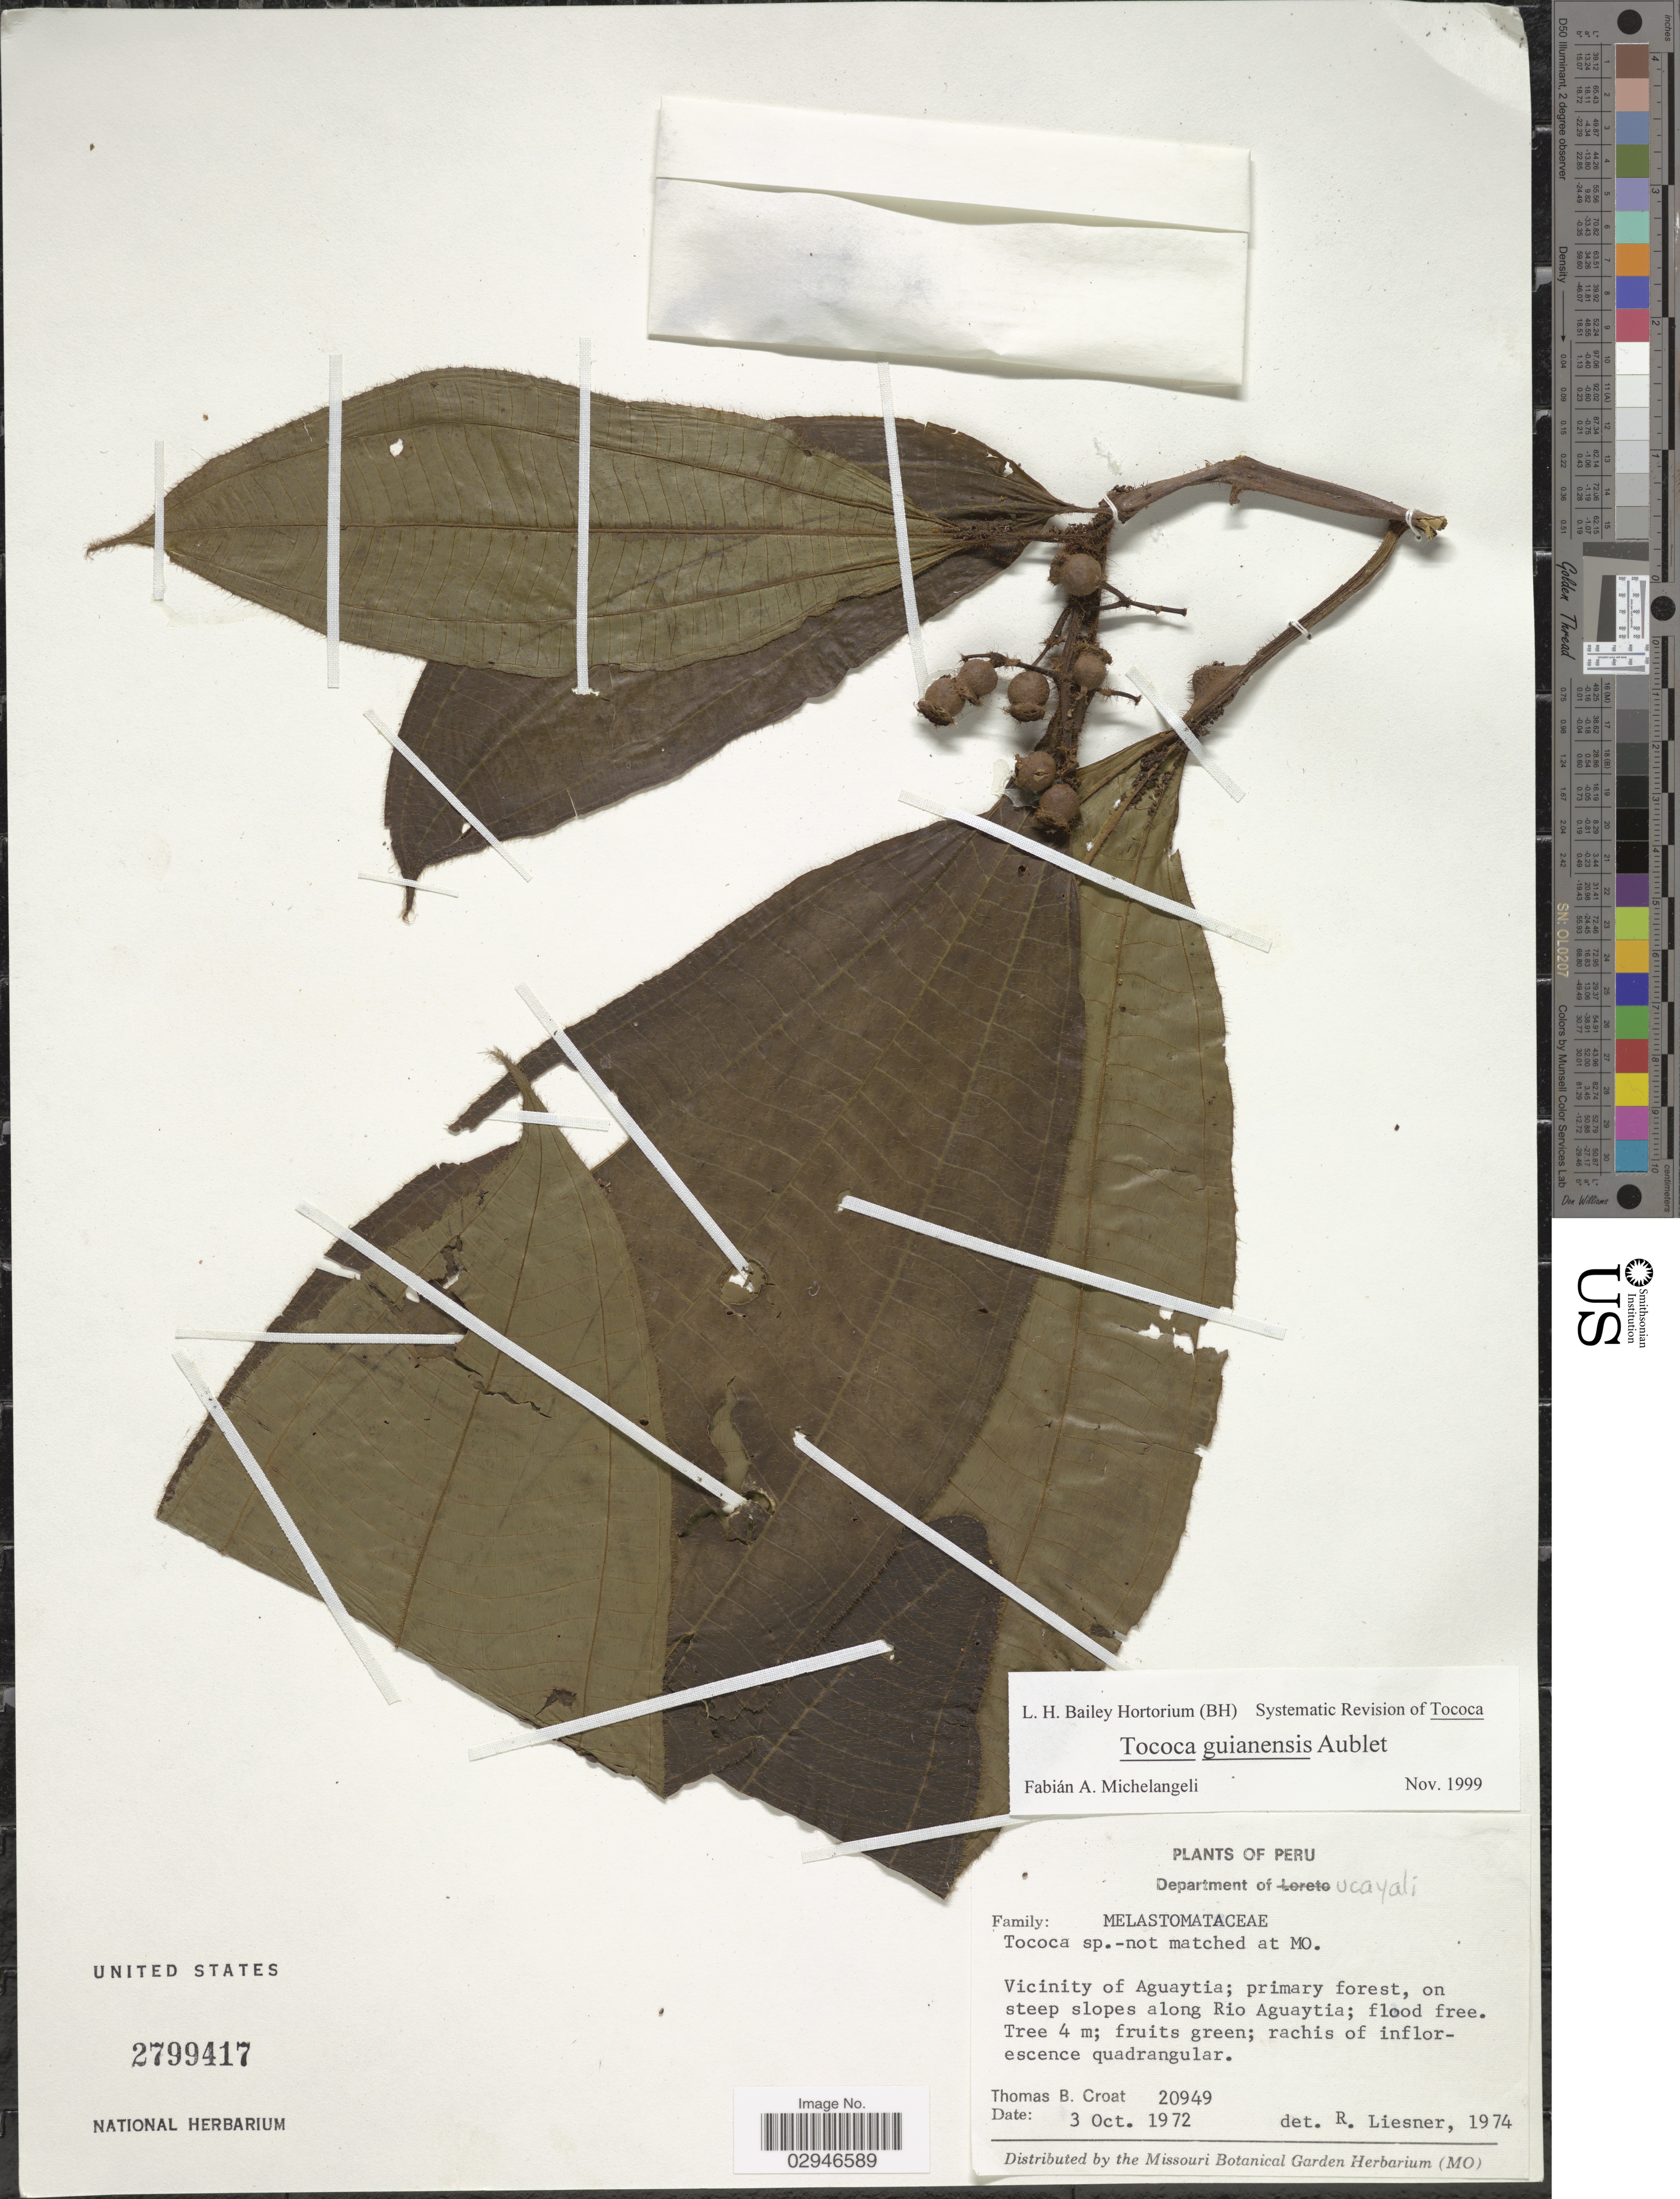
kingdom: Plantae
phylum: Tracheophyta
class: Magnoliopsida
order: Myrtales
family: Melastomataceae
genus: Tococa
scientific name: Tococa guianensis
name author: Aubl.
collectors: T. B. Croat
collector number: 20949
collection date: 1972-10-03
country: Peru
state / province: Ucayali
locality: Department of Ucayali, Vicinity of Aguaytia, primary forest, on steep slopes along Rio Aguaytia.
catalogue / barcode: US 2799417